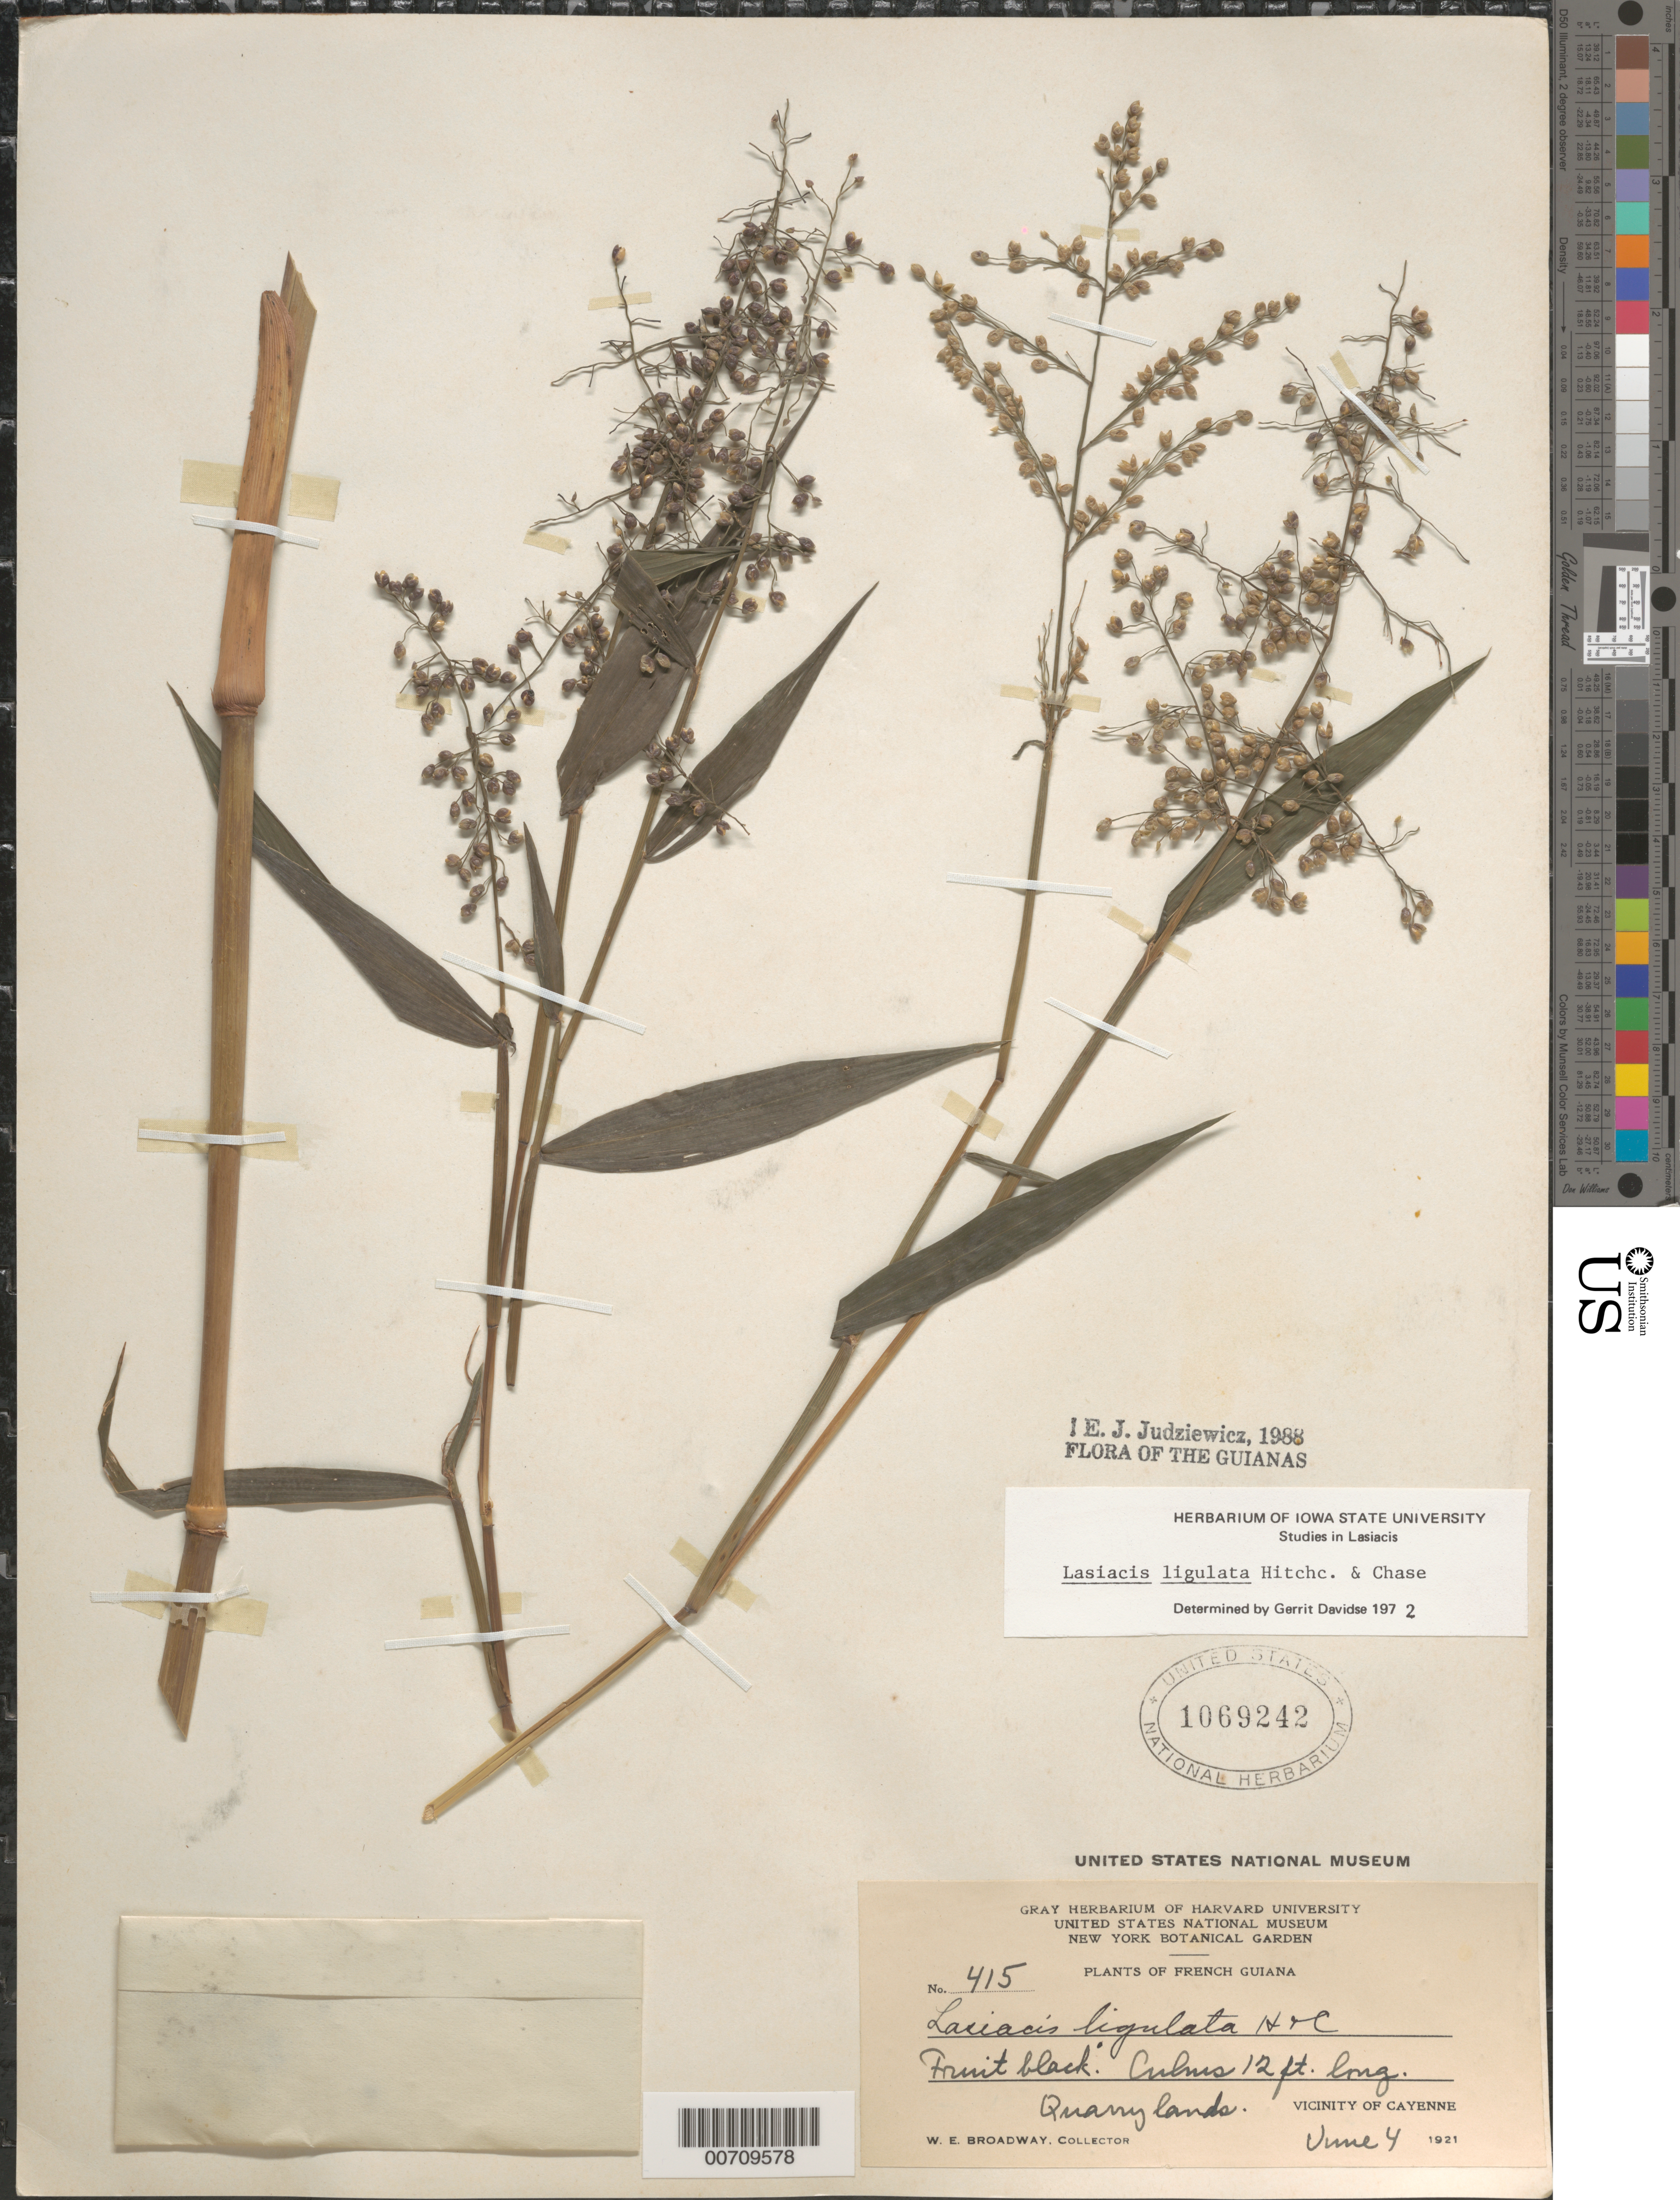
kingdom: Plantae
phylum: Tracheophyta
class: Liliopsida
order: Poales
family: Poaceae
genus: Lasiacis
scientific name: Lasiacis ligulata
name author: Hitchc. & Chase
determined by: Davidse, Gerrit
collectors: W. E. Broadway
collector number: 415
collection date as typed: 4-Jun-21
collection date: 1921-06-04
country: French Guiana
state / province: Cayenne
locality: Cayenne, vic.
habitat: Quarry lands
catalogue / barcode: US 1069242